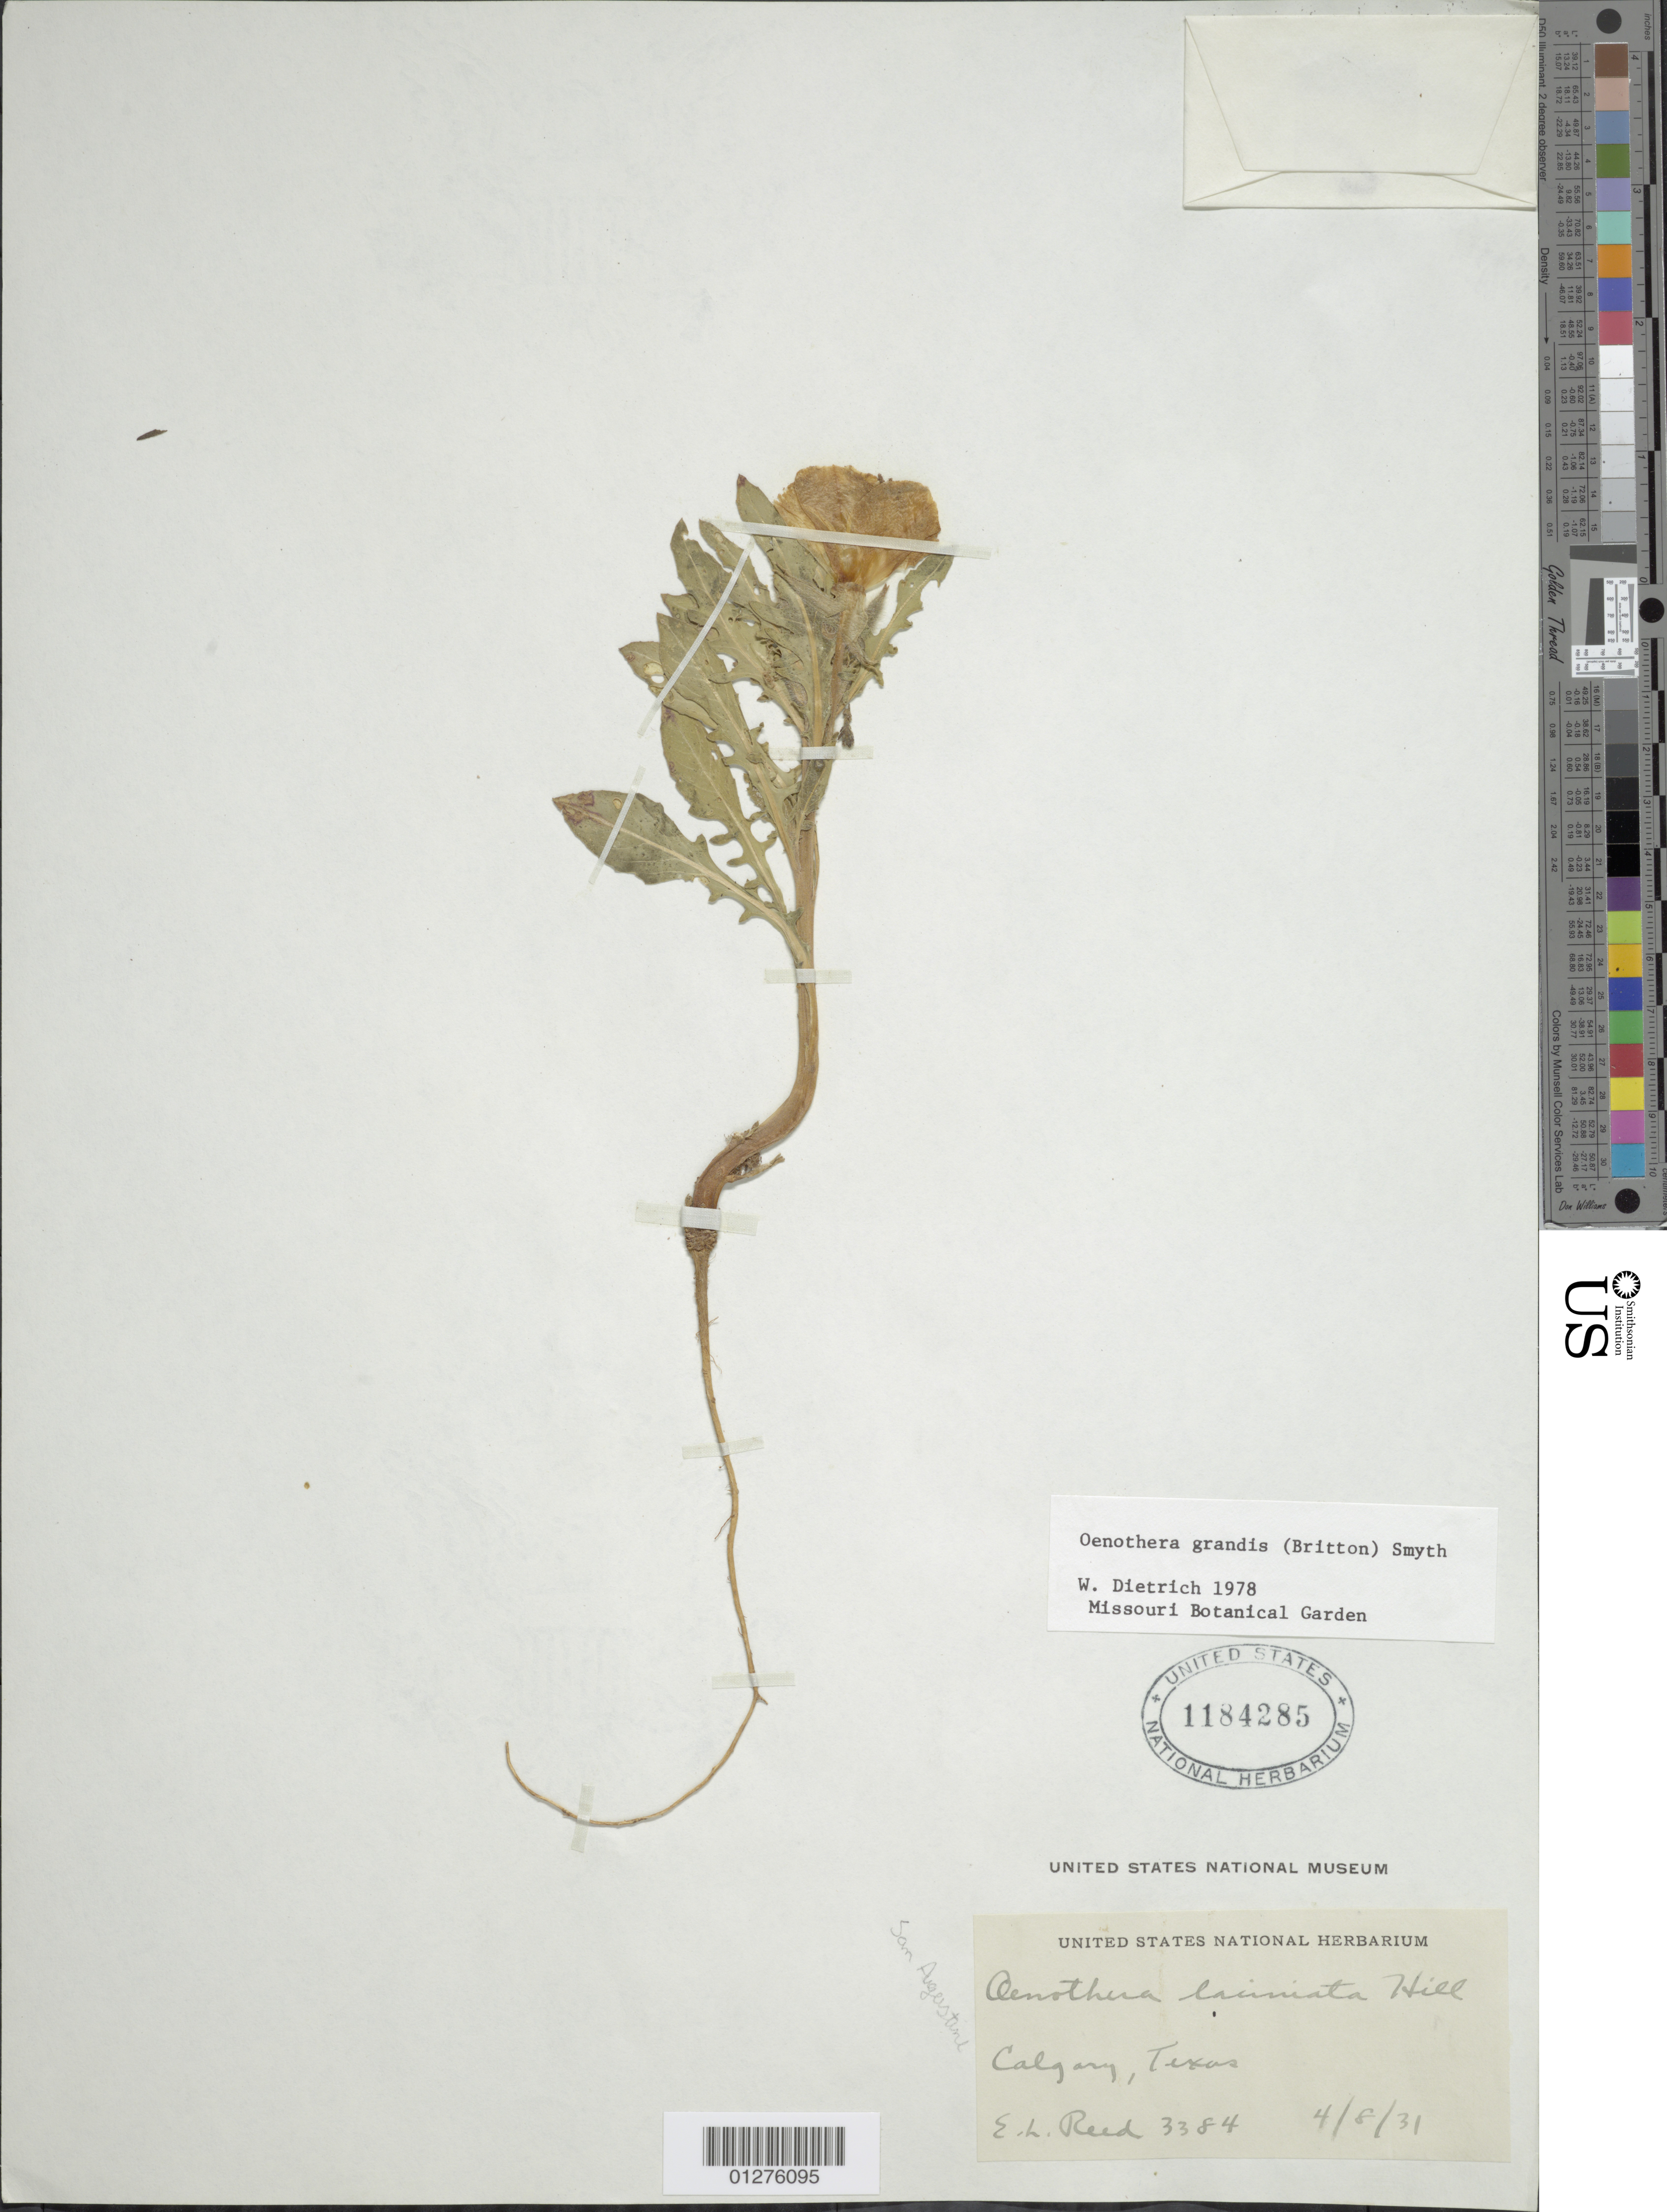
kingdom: Plantae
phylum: Tracheophyta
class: Magnoliopsida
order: Myrtales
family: Onagraceae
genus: Oenothera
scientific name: Oenothera grandis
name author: (Britton) Smyth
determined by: Dietrich, W.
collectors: E. Reed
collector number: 3384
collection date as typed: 4/8/31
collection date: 1931-04-08 or 1931-08-04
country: United States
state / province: Texas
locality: Calgary.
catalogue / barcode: US 1184285